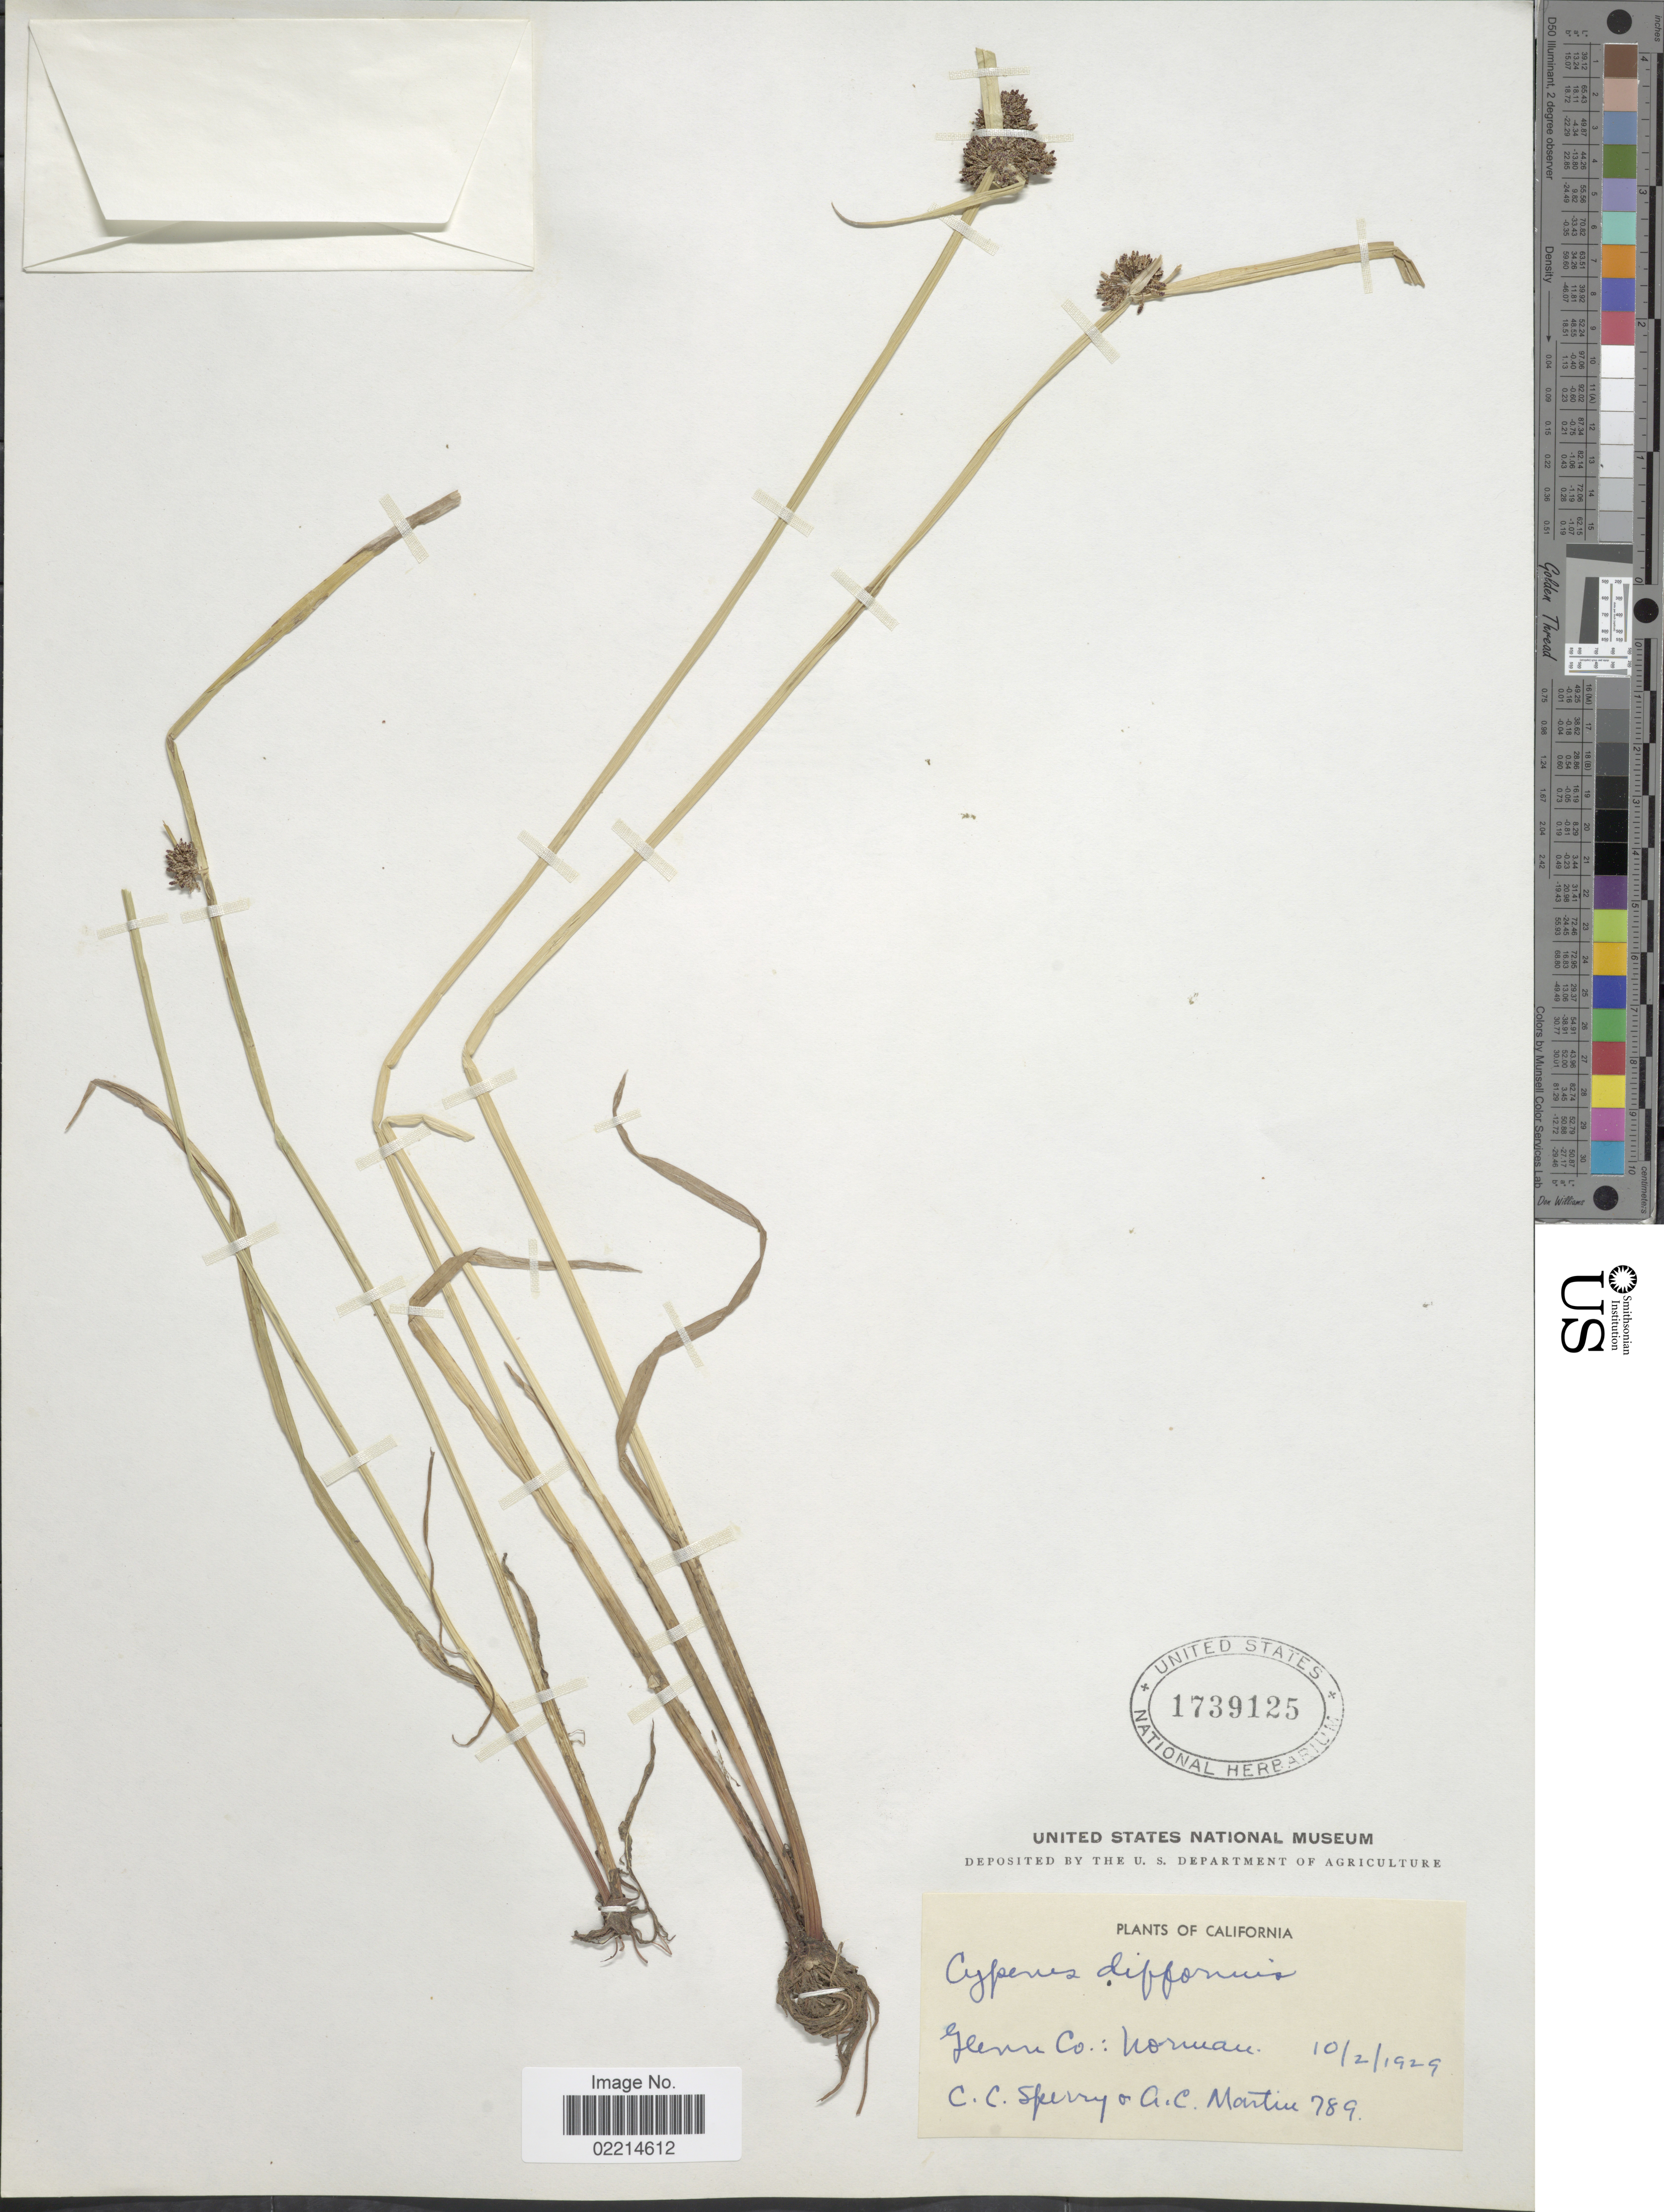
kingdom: Plantae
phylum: Tracheophyta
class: Liliopsida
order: Poales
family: Cyperaceae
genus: Cyperus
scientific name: Cyperus difformis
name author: L.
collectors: C. C. Sperry & A. C. Martin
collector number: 789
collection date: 1929-10-02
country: United States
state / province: California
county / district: Glenn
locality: Glenn Co.: Norman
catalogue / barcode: US 1739125